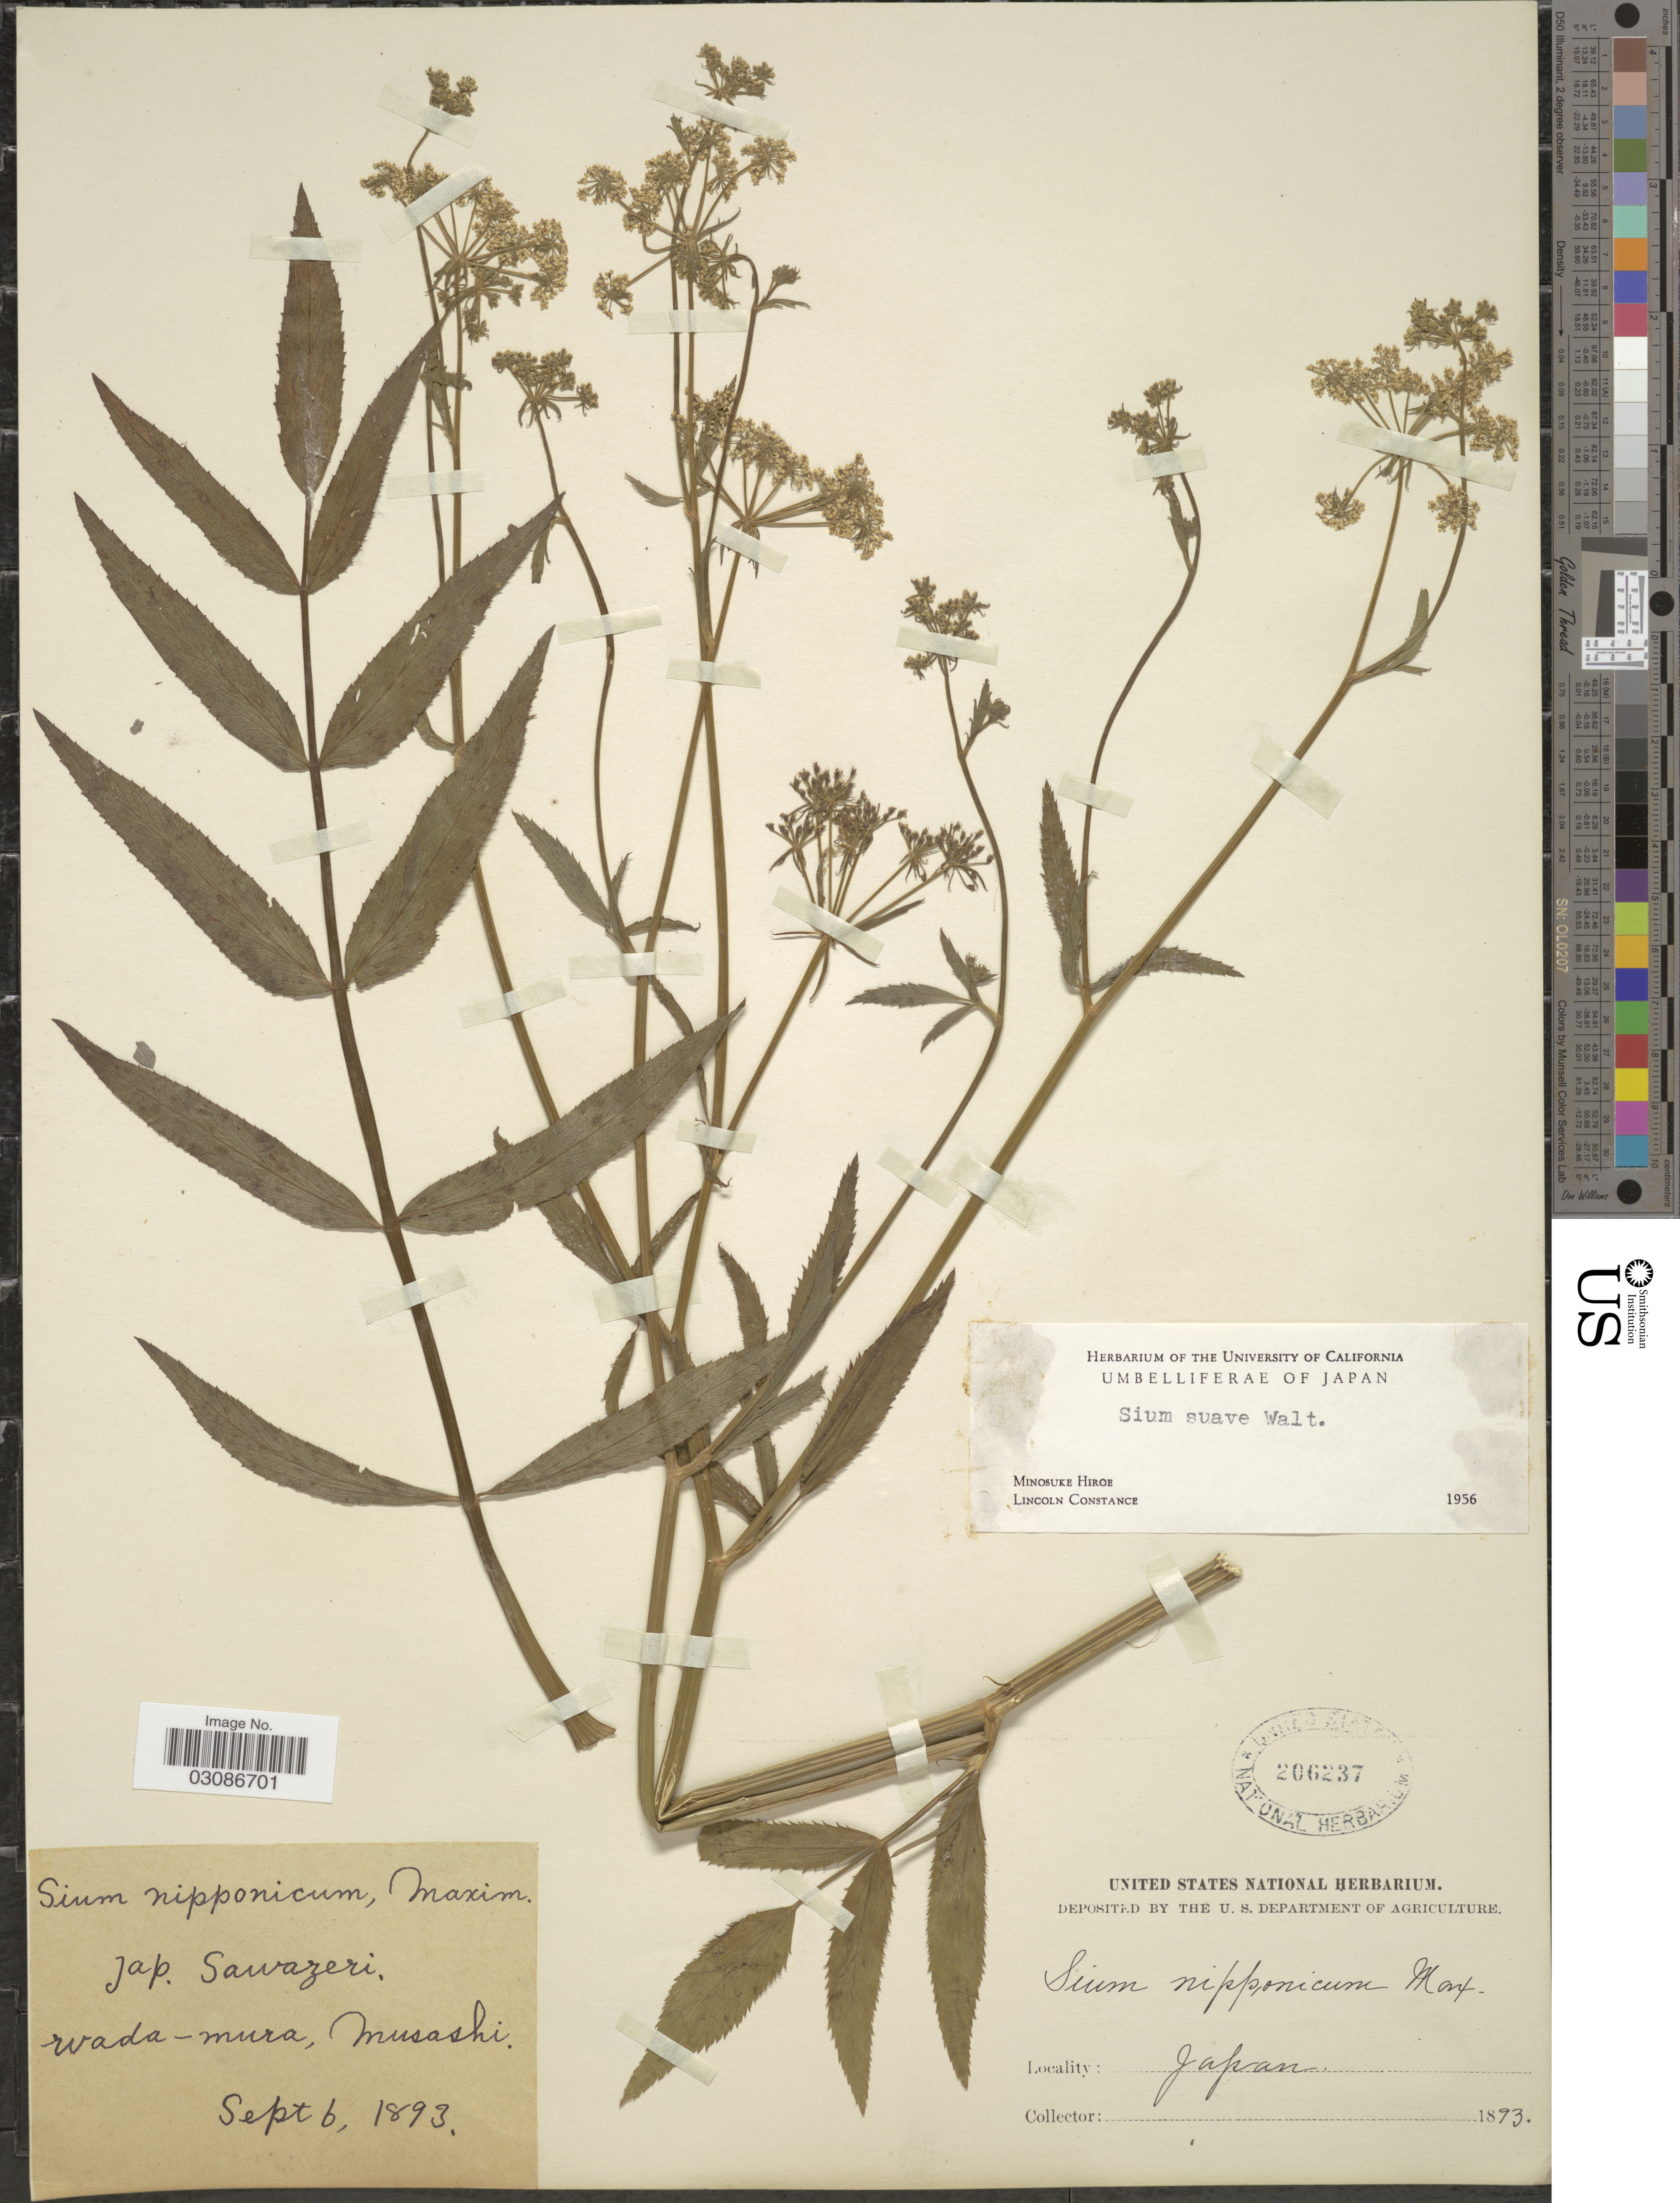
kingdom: Plantae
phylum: Tracheophyta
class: Magnoliopsida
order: Apiales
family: Apiaceae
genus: Sium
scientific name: Sium suave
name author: Walter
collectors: ex herb. United States National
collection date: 1893-09-06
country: Japan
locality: Wada-mura, Musashi.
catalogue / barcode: US 206237